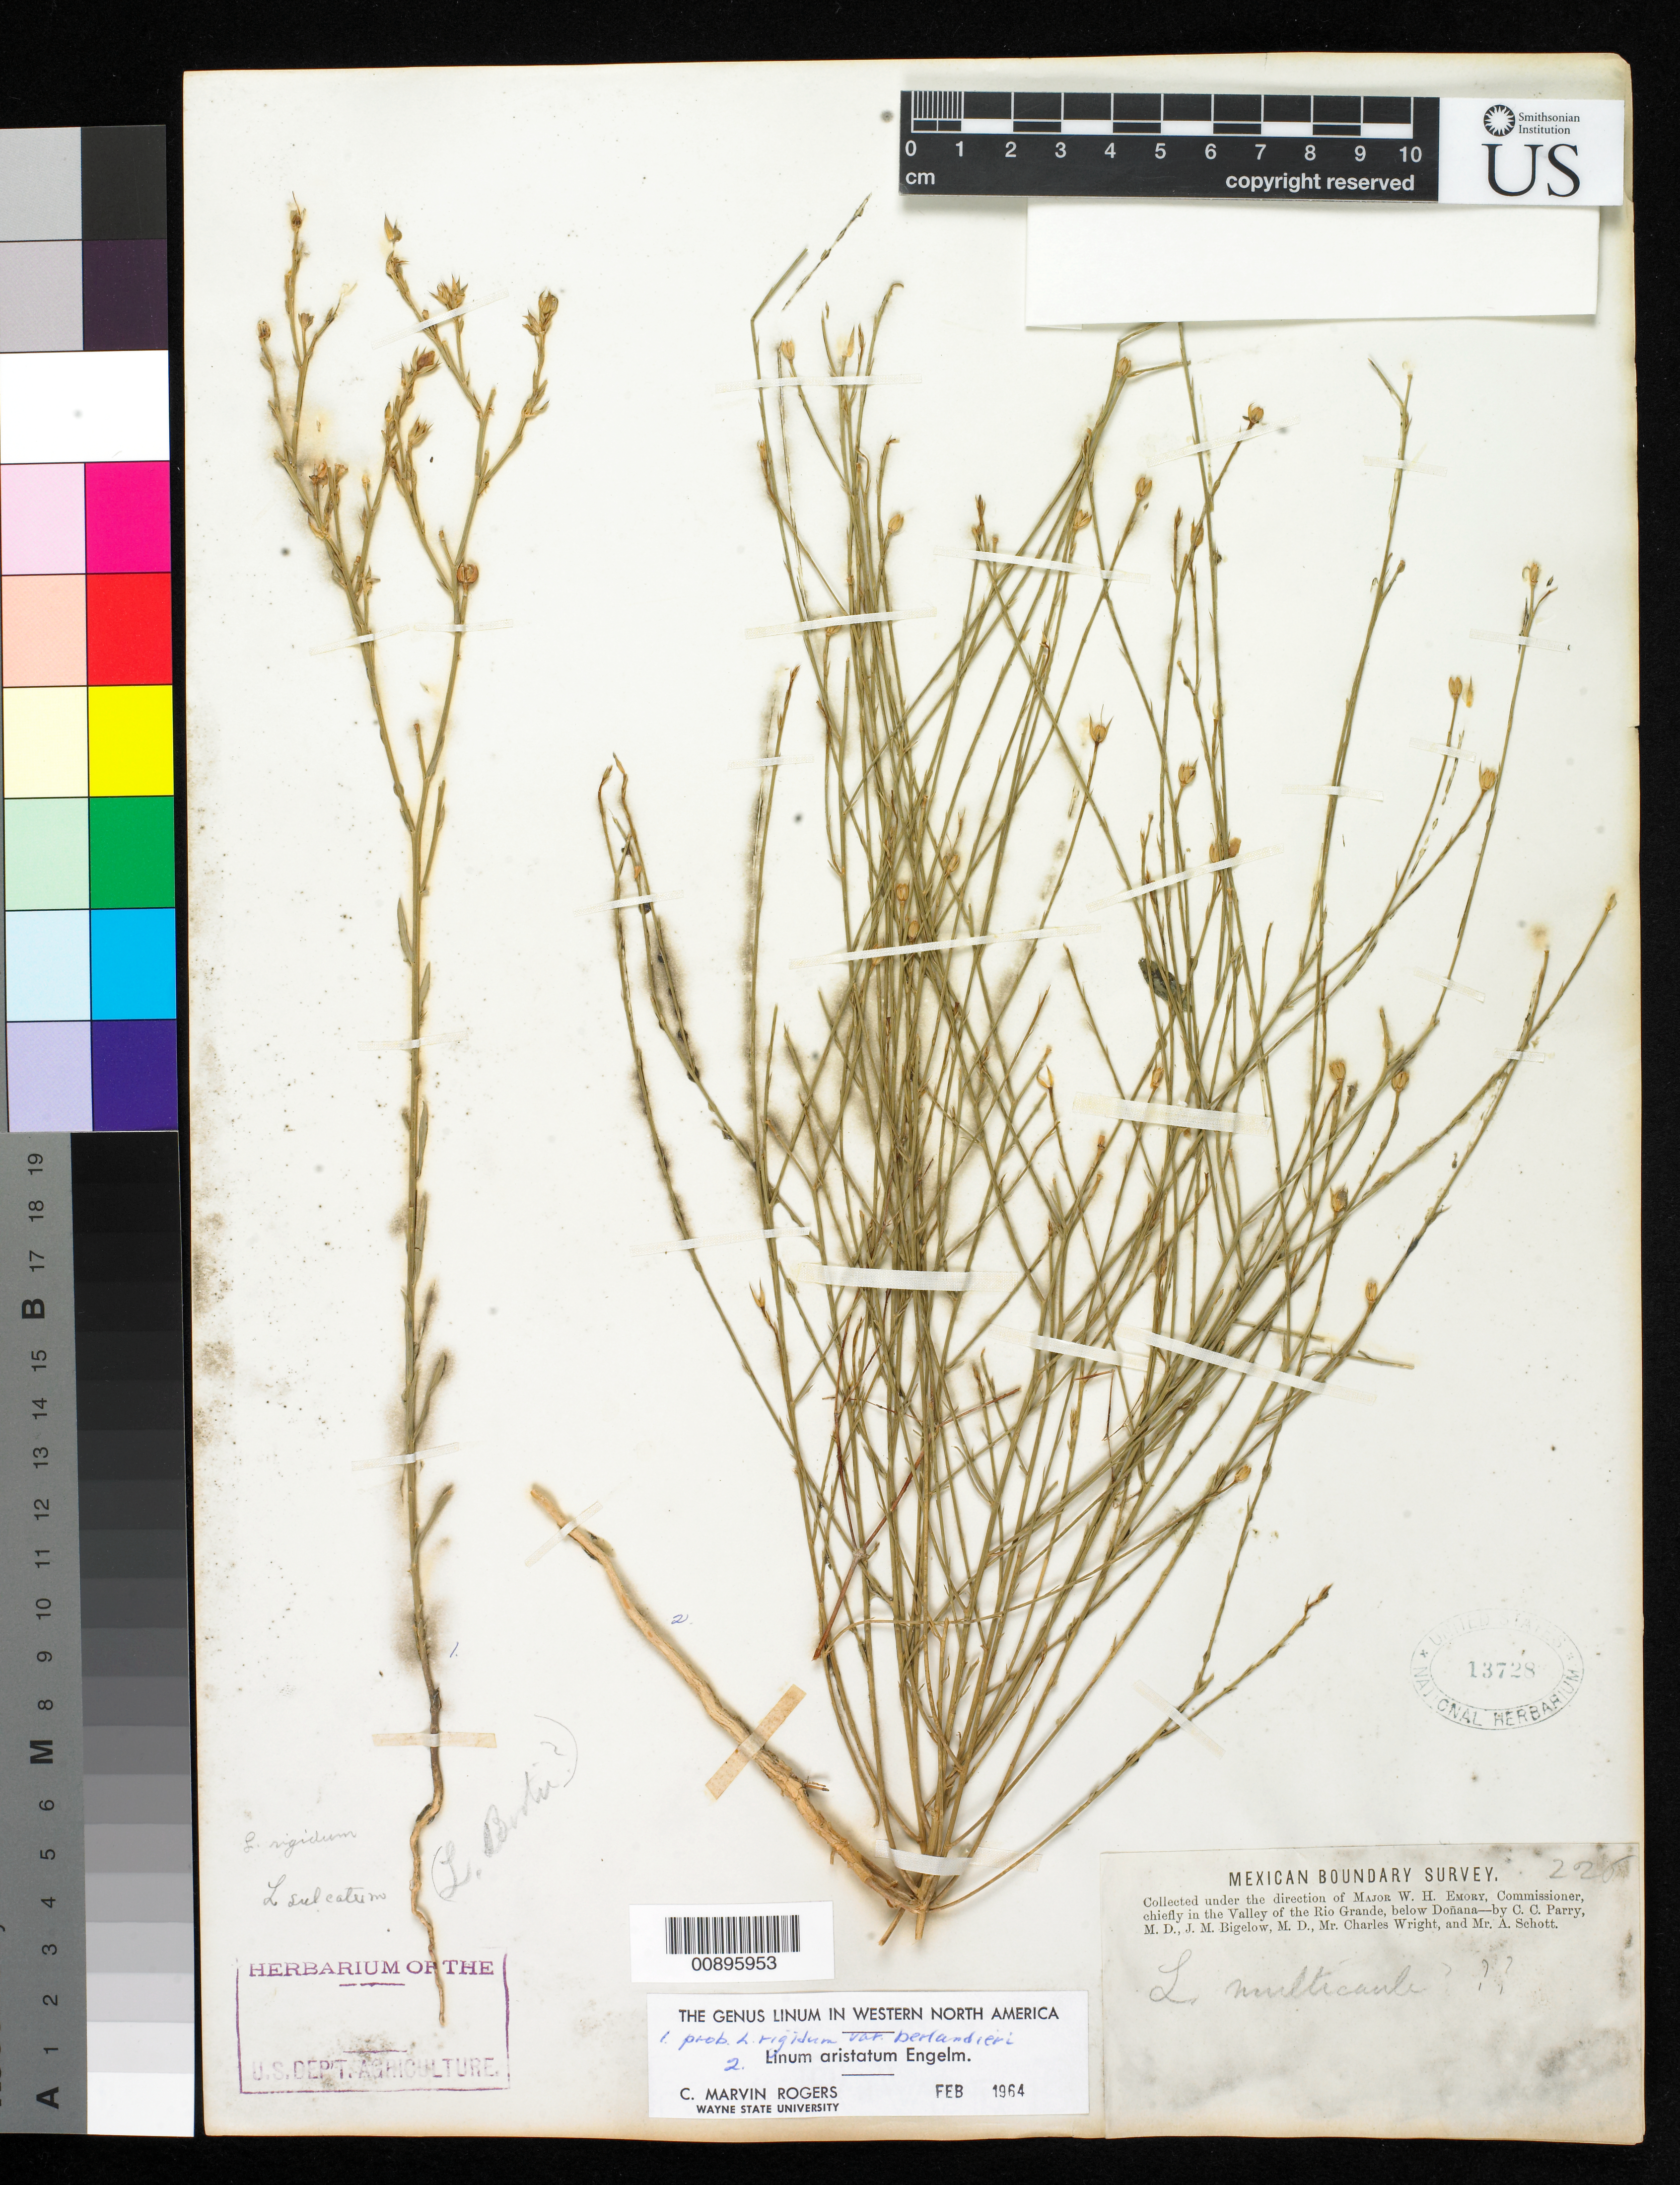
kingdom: Plantae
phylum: Tracheophyta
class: Magnoliopsida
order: Malpighiales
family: Linaceae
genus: Linum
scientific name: Linum rigidum var. berlandieri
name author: Pursh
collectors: C. C. Parry, J. M. Bigelow, C. Wright & A. C. V. Schott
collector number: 226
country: United States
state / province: New Mexico / Texas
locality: Valley of the Rio Grande, below Doñana.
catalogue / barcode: US 13728